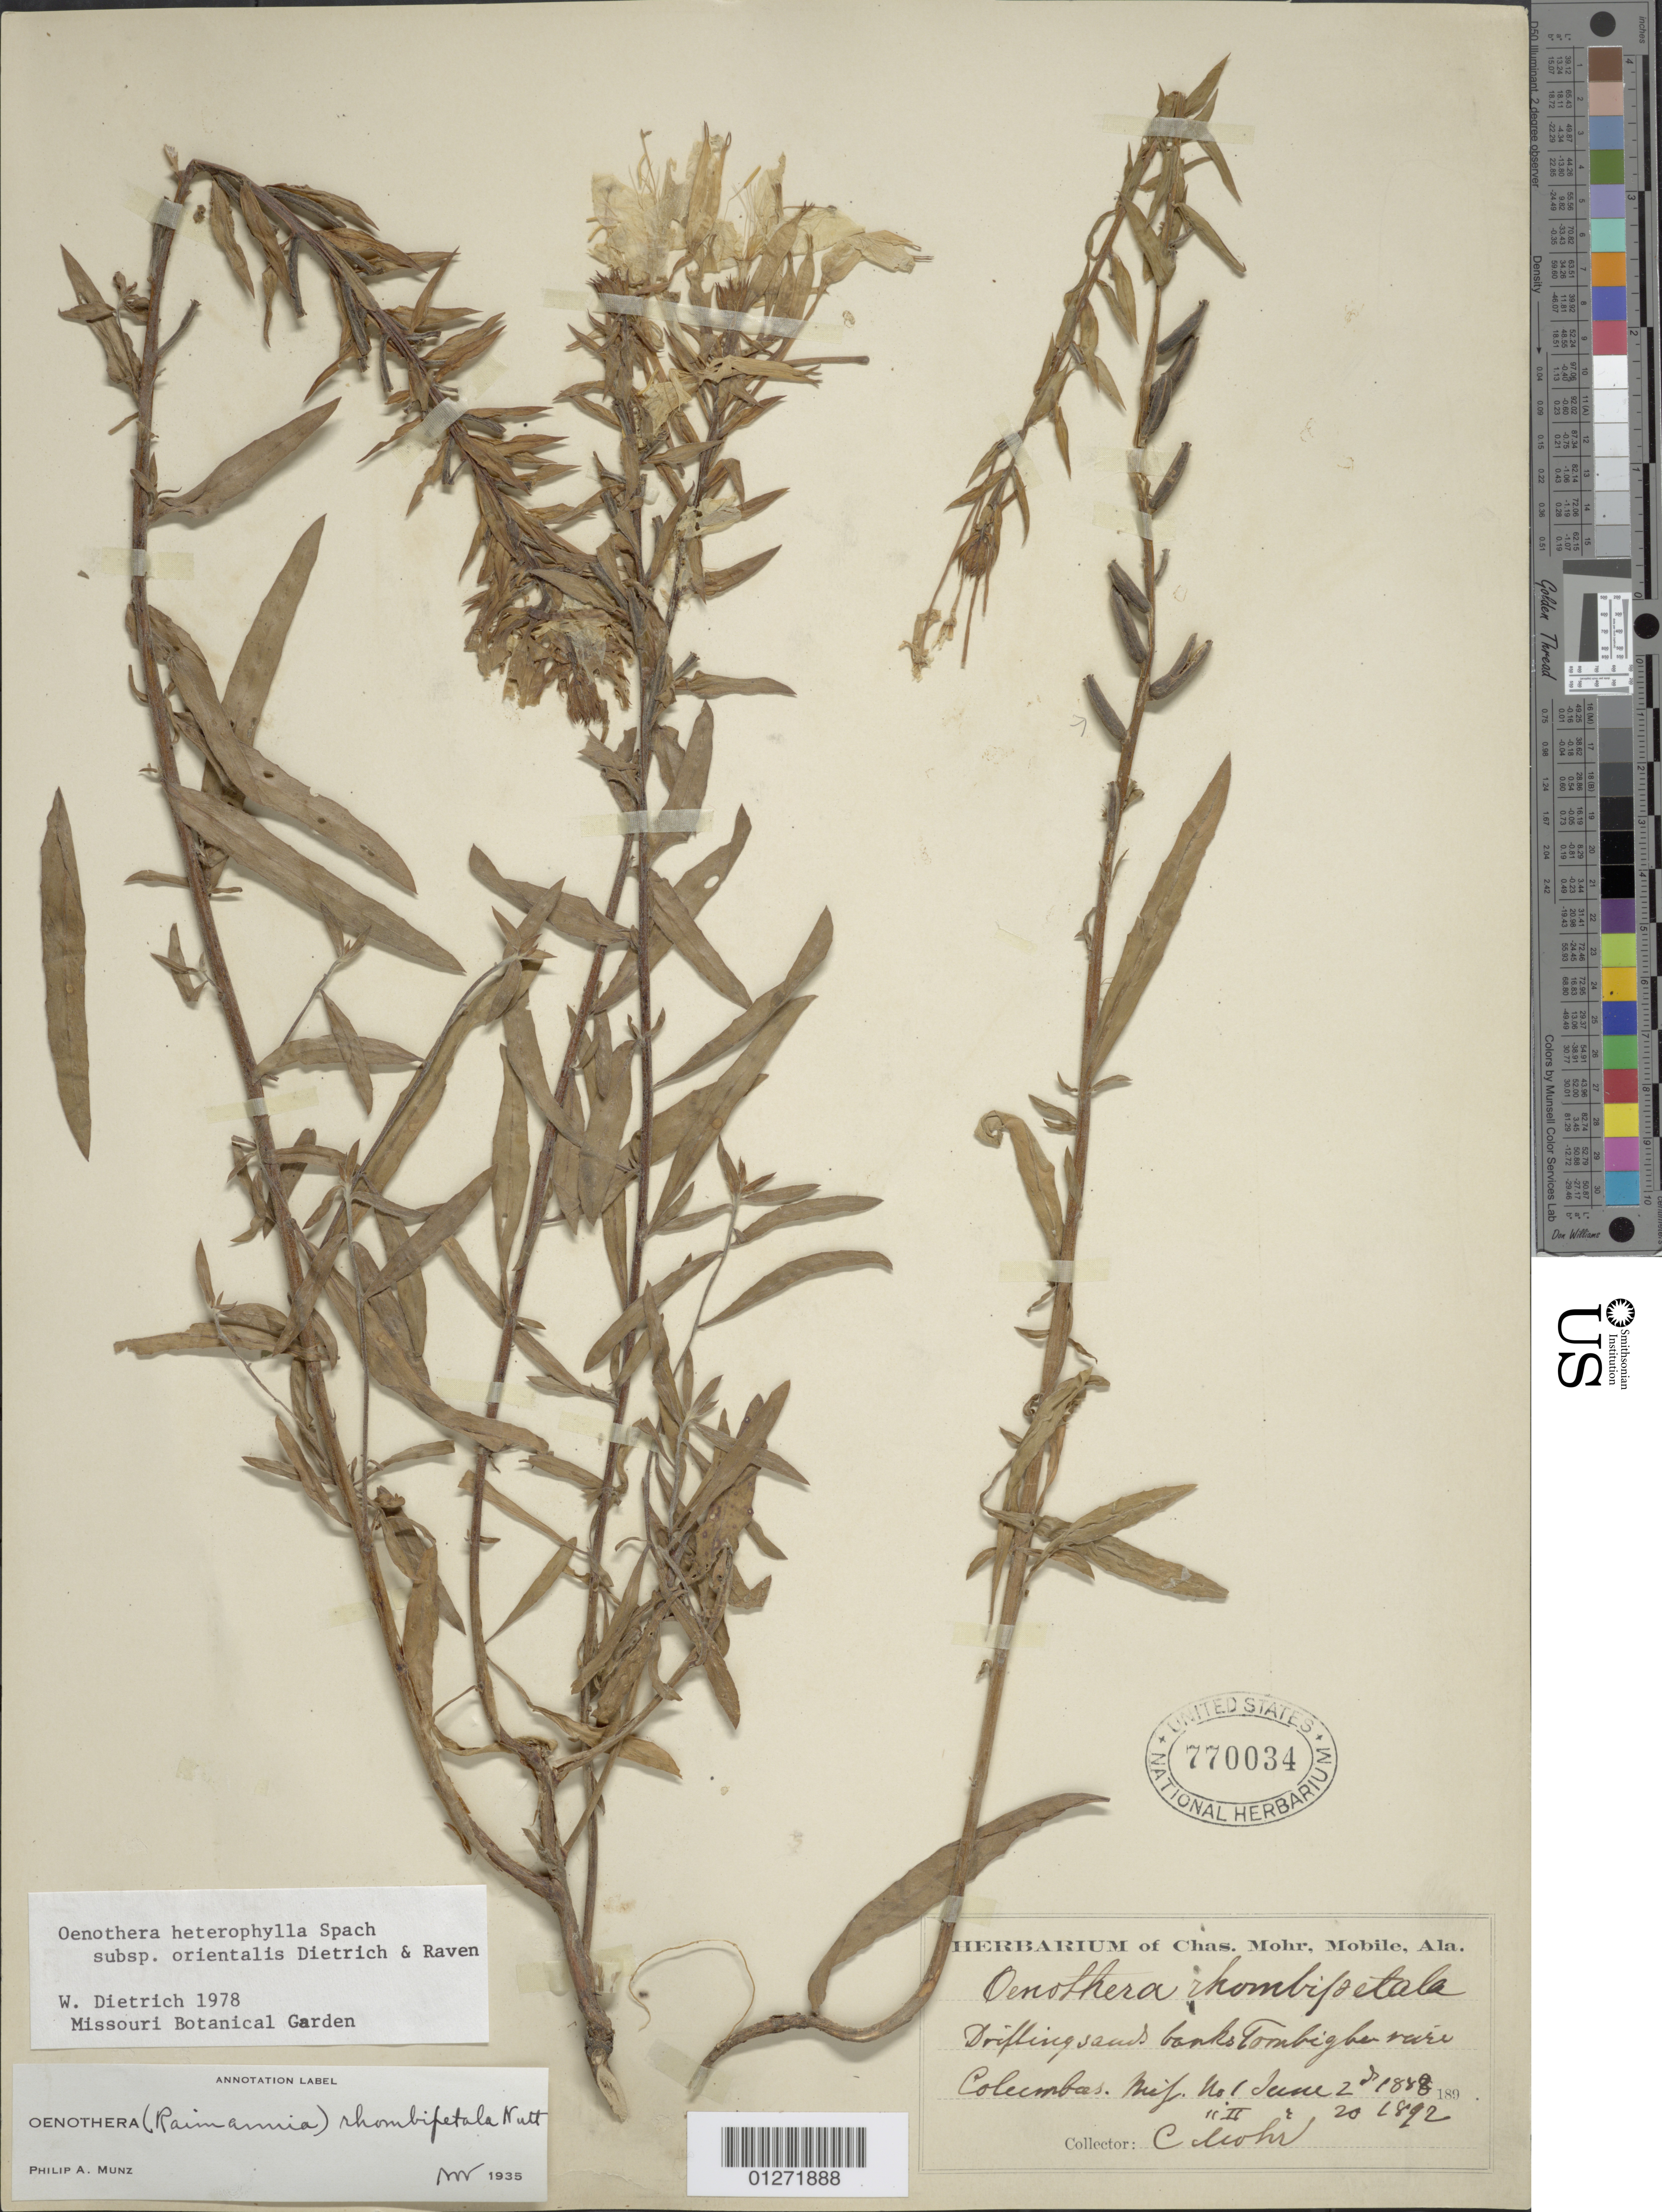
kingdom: Plantae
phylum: Tracheophyta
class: Magnoliopsida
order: Myrtales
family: Onagraceae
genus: Oenothera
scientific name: Oenothera heterophylla subsp. orientalis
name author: W. Dietr. et al.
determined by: Dietrich, W.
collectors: C. T. Mohr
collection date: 1888-06-02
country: United States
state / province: Alabama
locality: Banks of Tombigbee River.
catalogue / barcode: US 770034